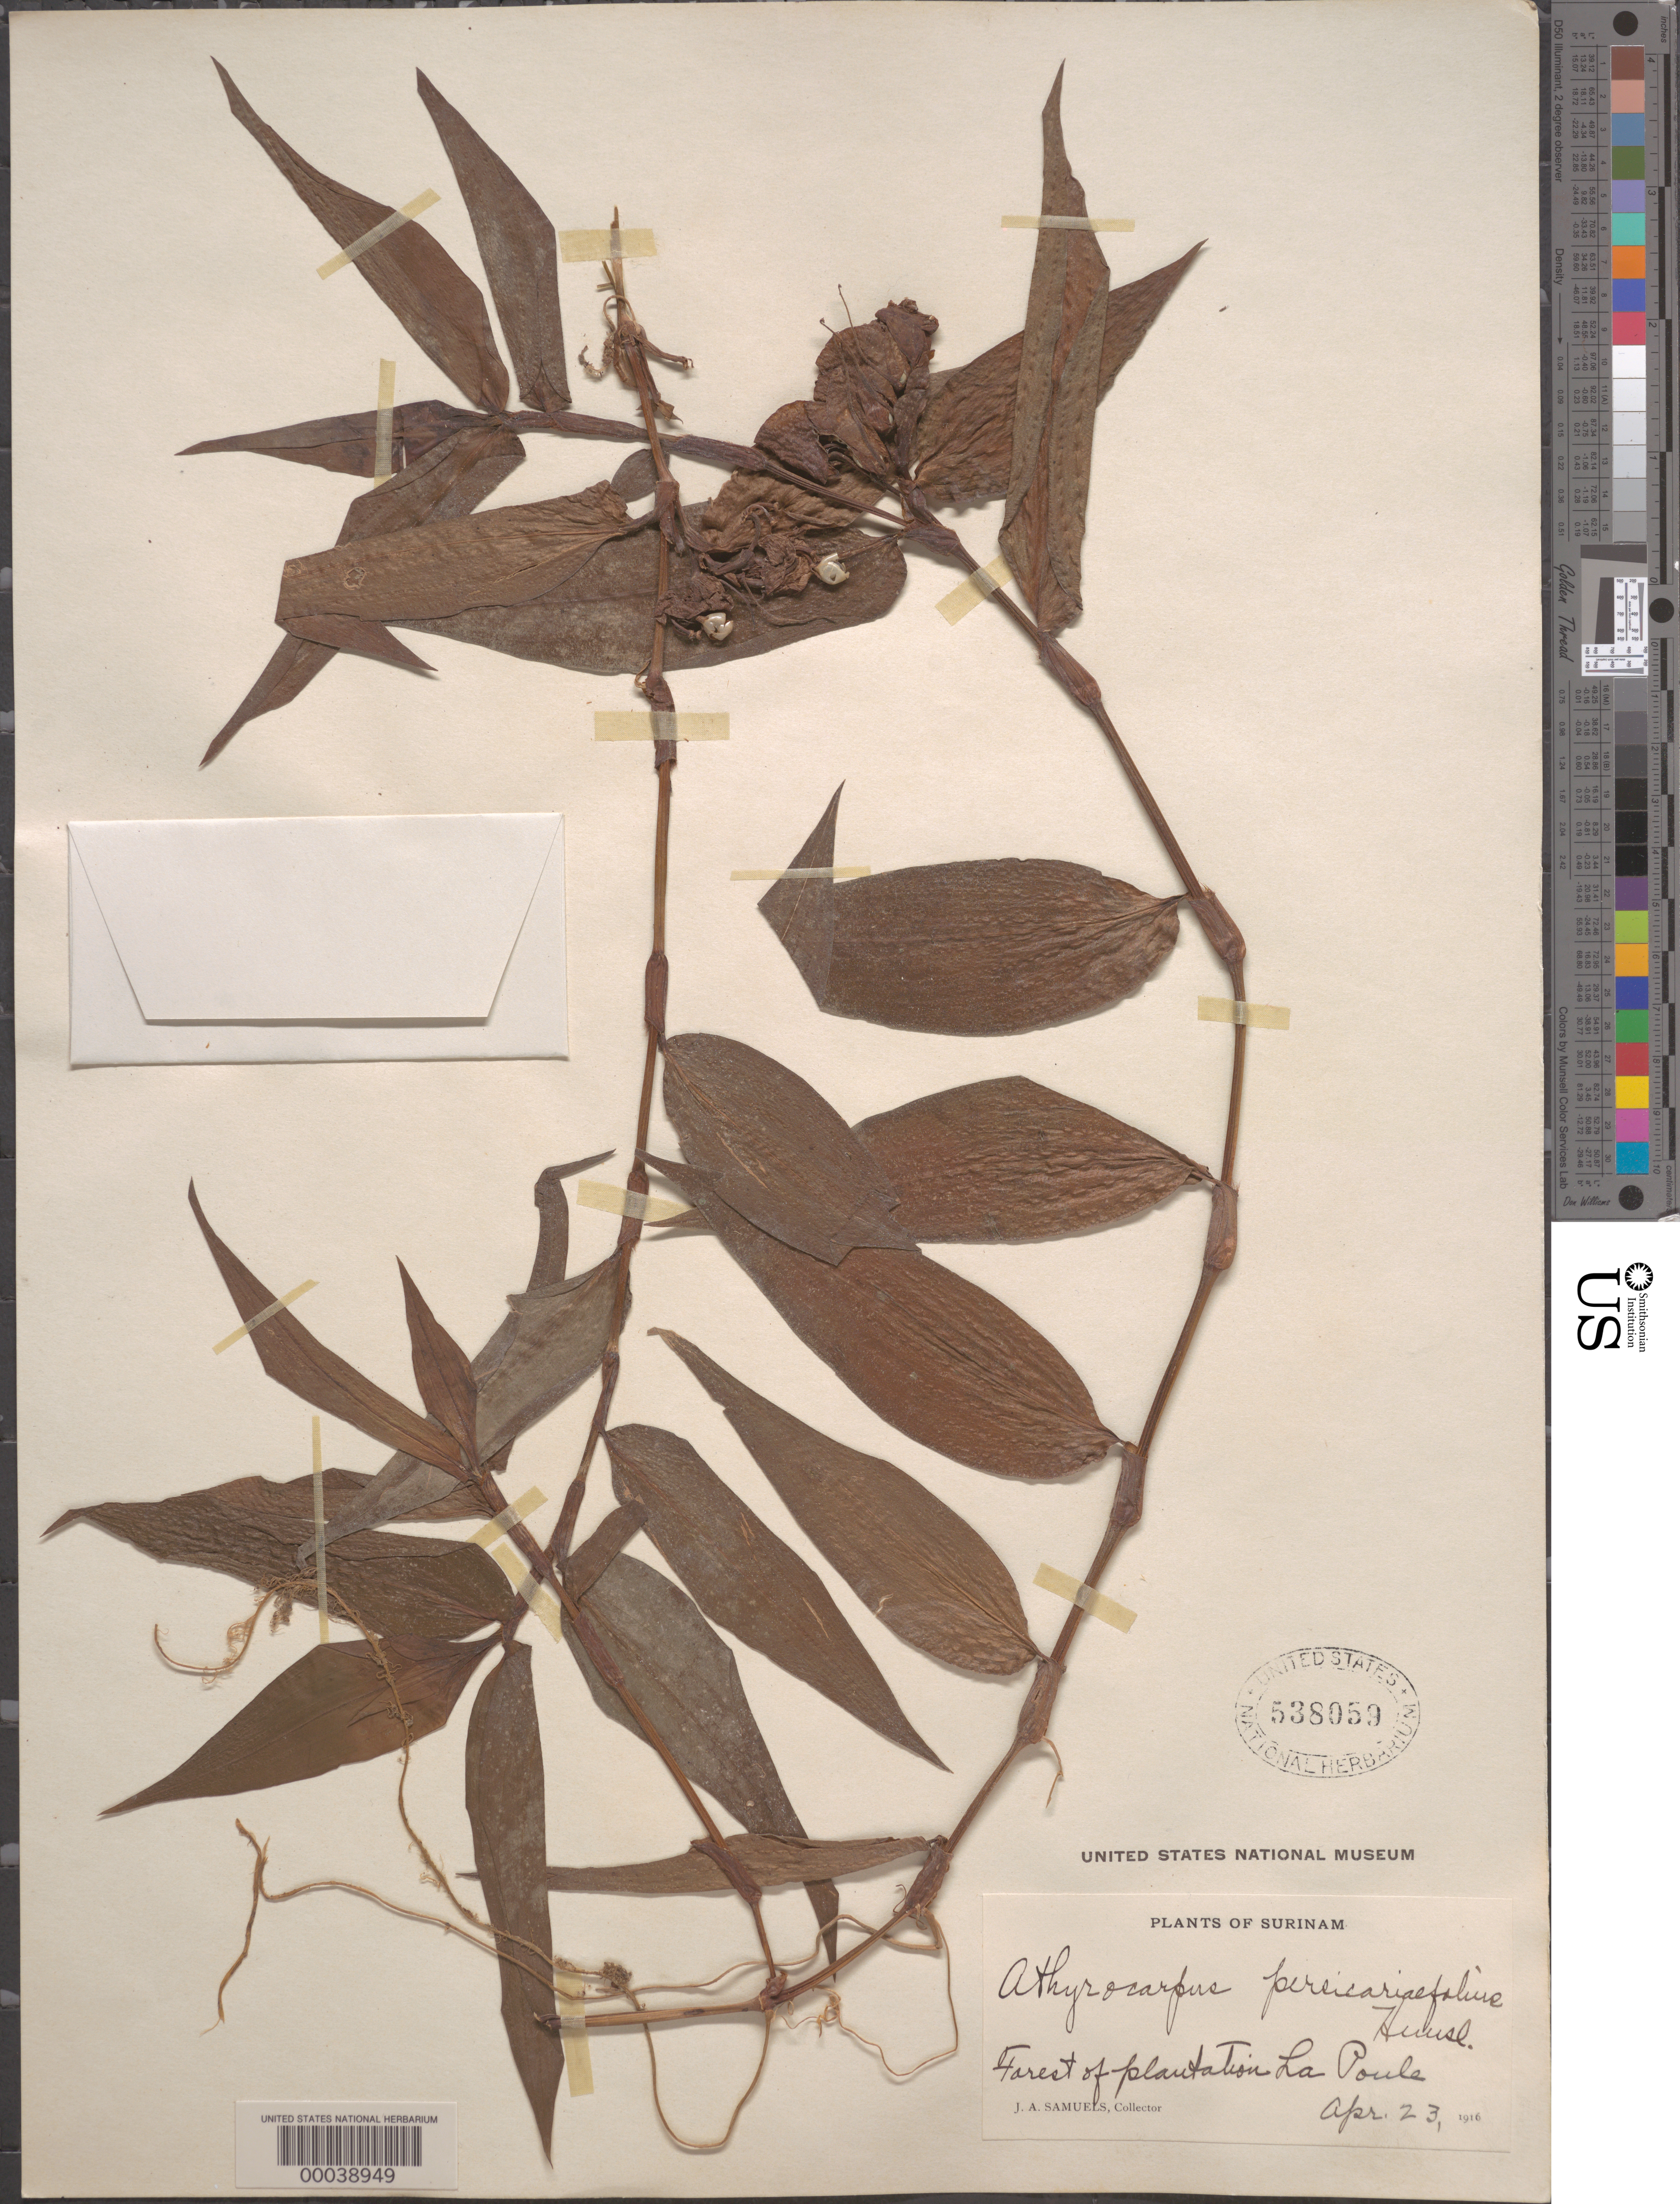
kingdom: Plantae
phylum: Tracheophyta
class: Liliopsida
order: Commelinales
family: Commelinaceae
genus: Commelina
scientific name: Commelina rufipes var. glabrata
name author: (D.R. Hunt) Faden & D.R. Hunt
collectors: J. A. Samuels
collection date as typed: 23 Apr 1916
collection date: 1916-04-23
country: Suriname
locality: Plantation la poule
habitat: Forest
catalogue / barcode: US 538059